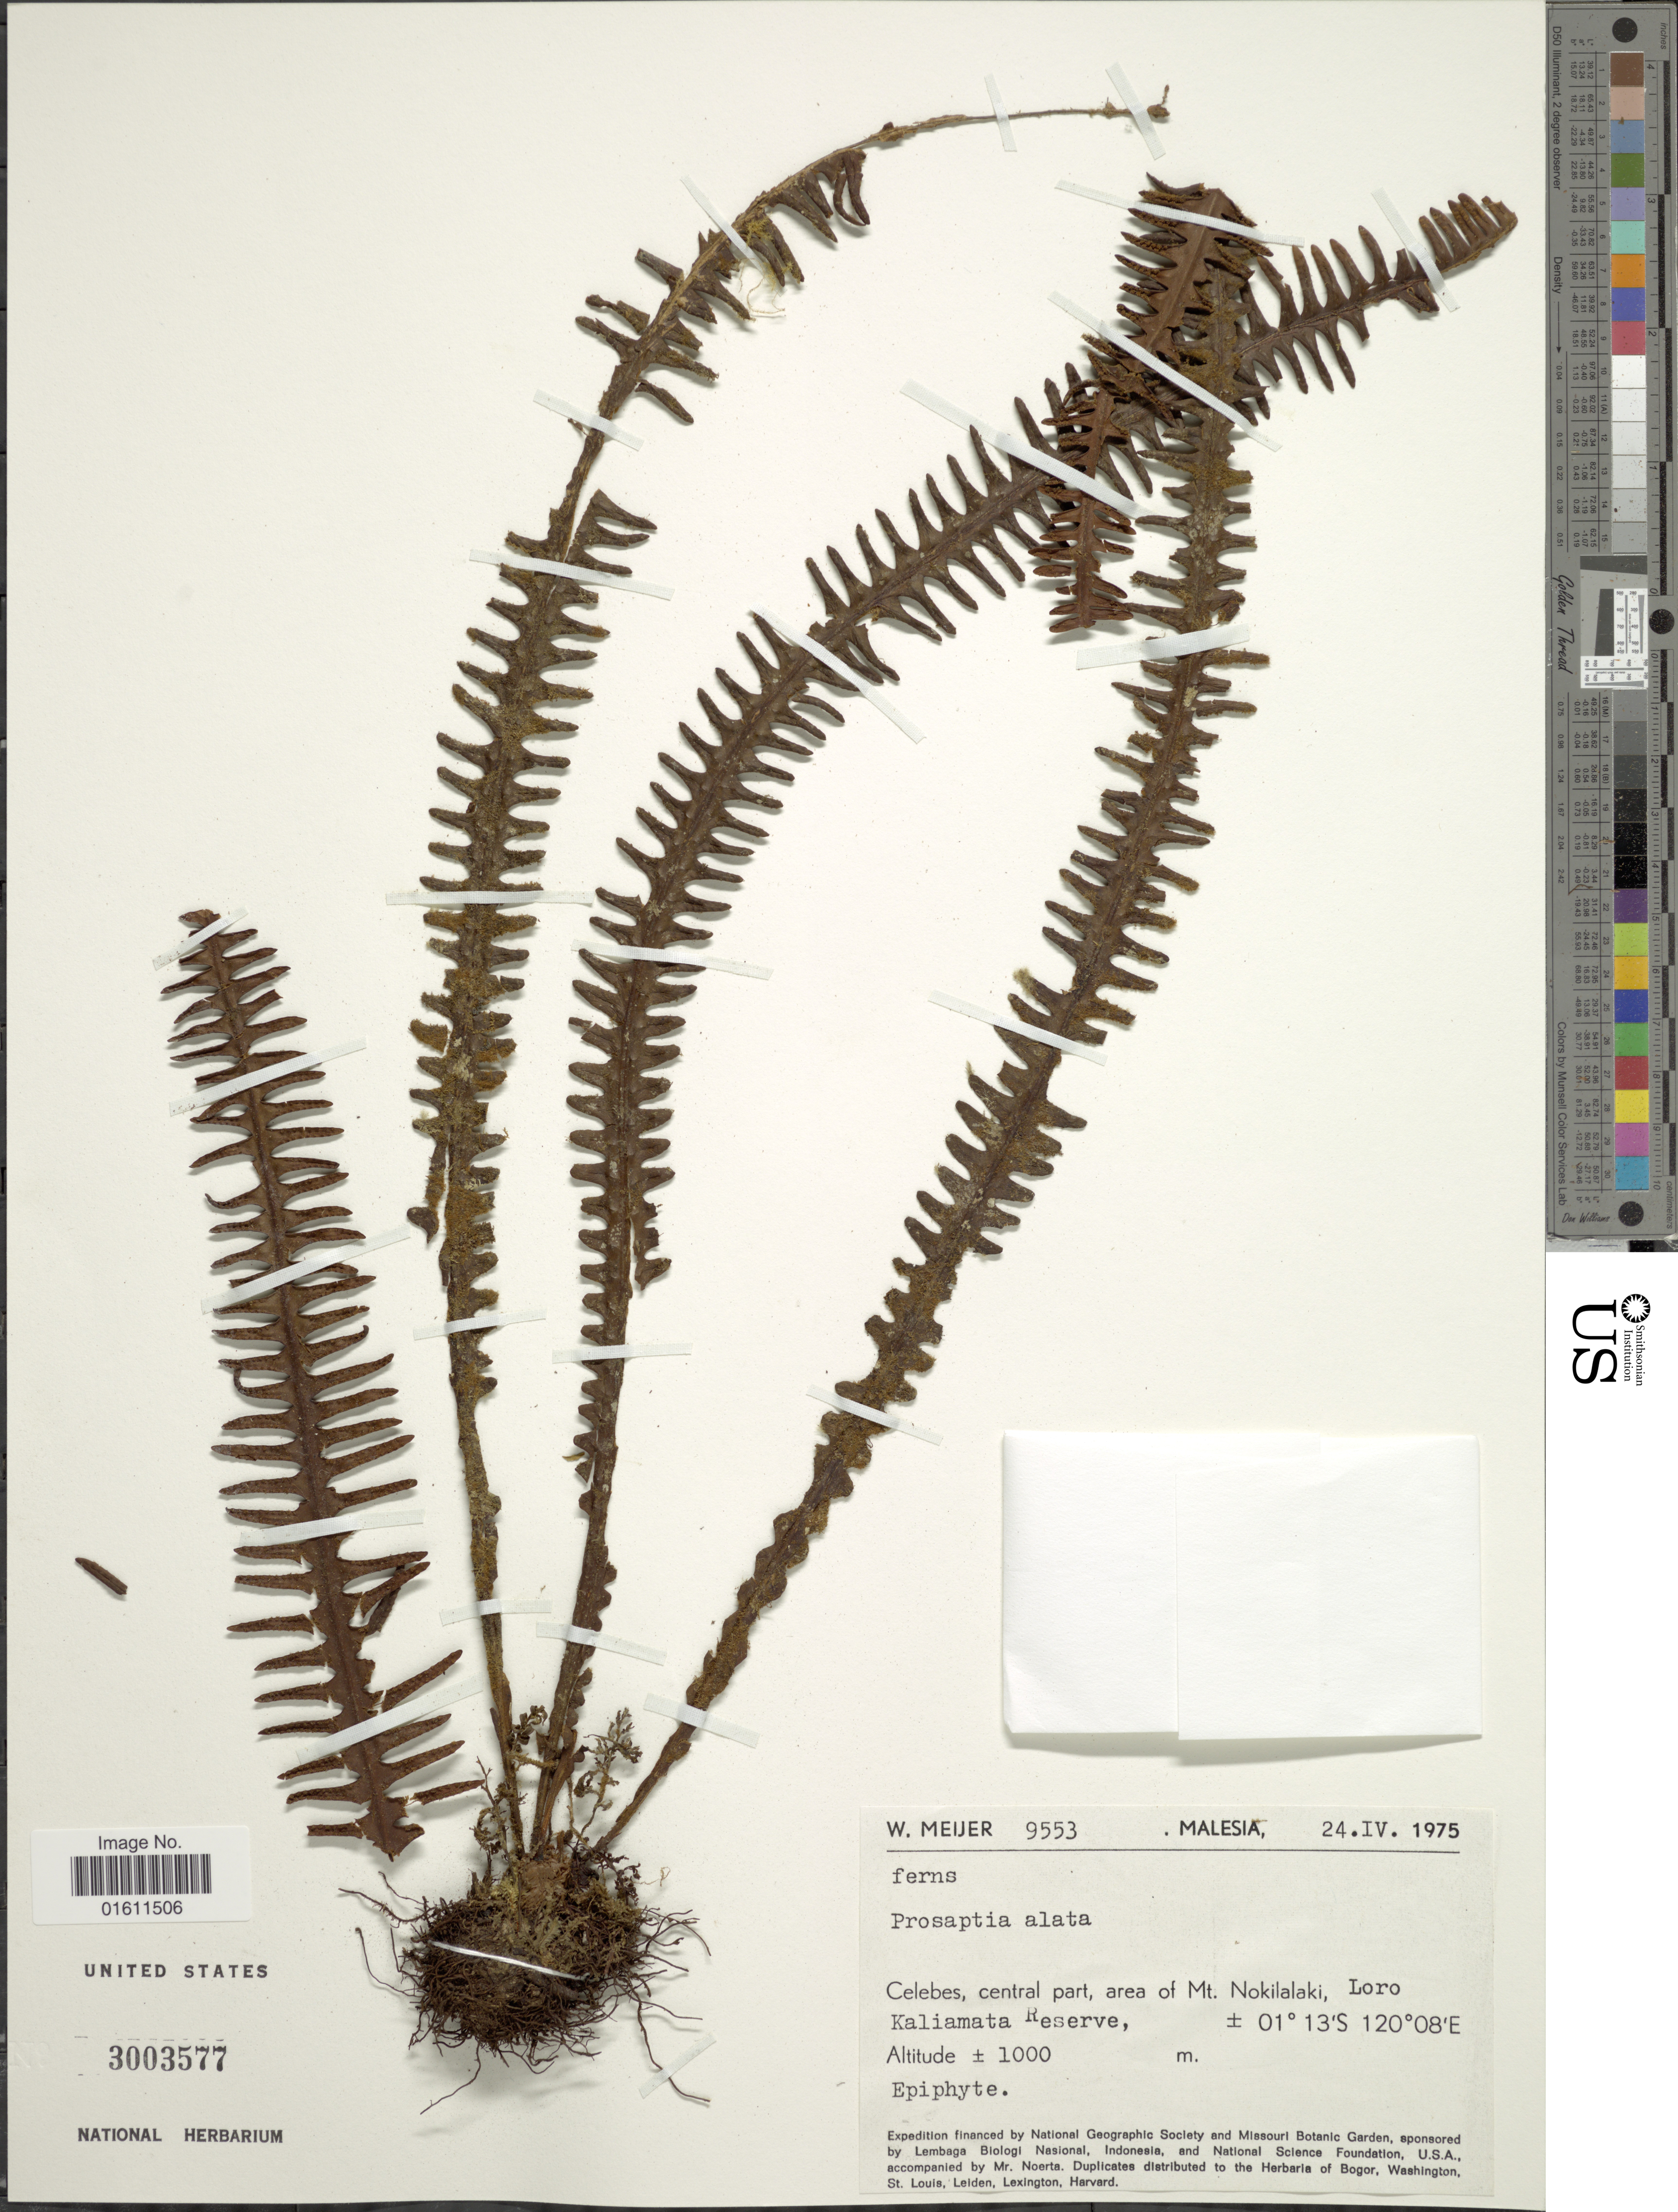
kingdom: Plantae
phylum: Tracheophyta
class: Polypodiopsida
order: Polypodiales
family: Polypodiaceae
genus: Prosaptia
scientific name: Prosaptia alata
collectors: W. Meijer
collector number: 9553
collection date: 1975-04-24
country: Malaysia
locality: Celebes, central part, area of Mt. Nokilalaki, Loro Kaliamata Reserve.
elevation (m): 1000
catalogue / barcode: US 3003577